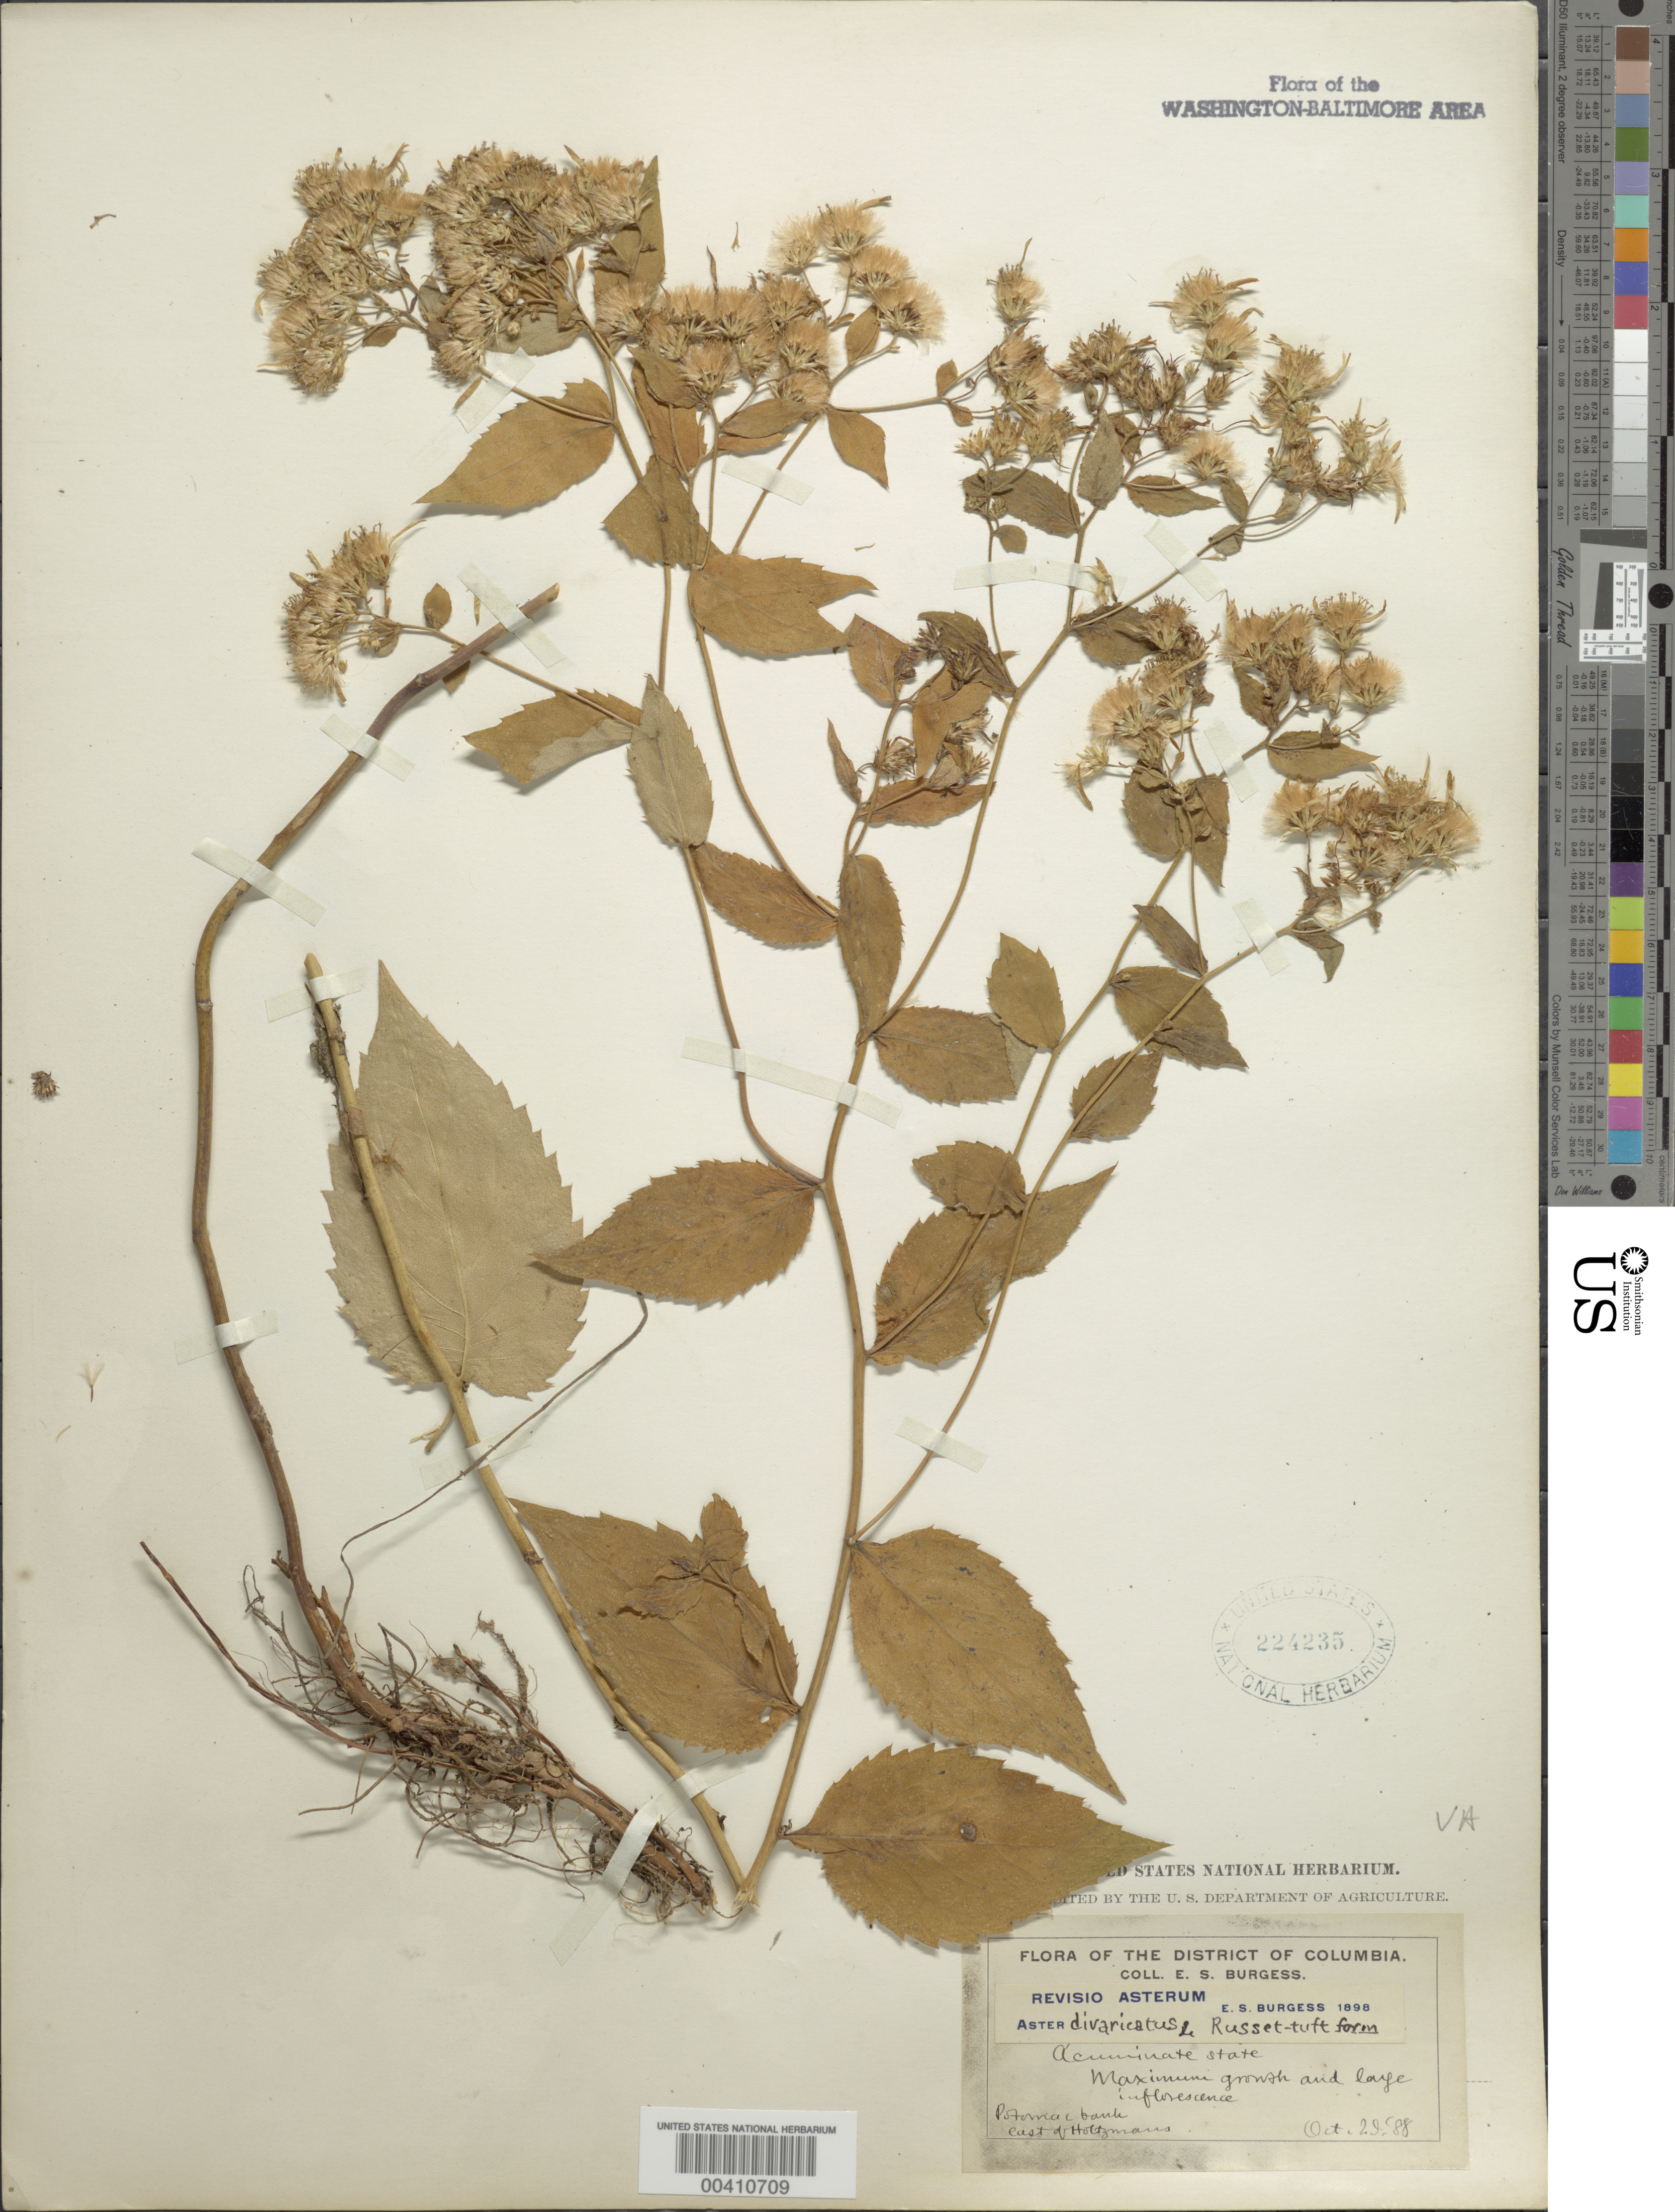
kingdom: Plantae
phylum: Tracheophyta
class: Magnoliopsida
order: Asterales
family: Asteraceae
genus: Eurybia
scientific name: Eurybia divaricata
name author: (L.) G.L. Nesom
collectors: E. Burgess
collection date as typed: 29 Oct 1888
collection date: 1888-10-29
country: United States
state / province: Virginia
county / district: Arlington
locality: Potomac Banks, E of Holtzman's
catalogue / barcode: US 224235